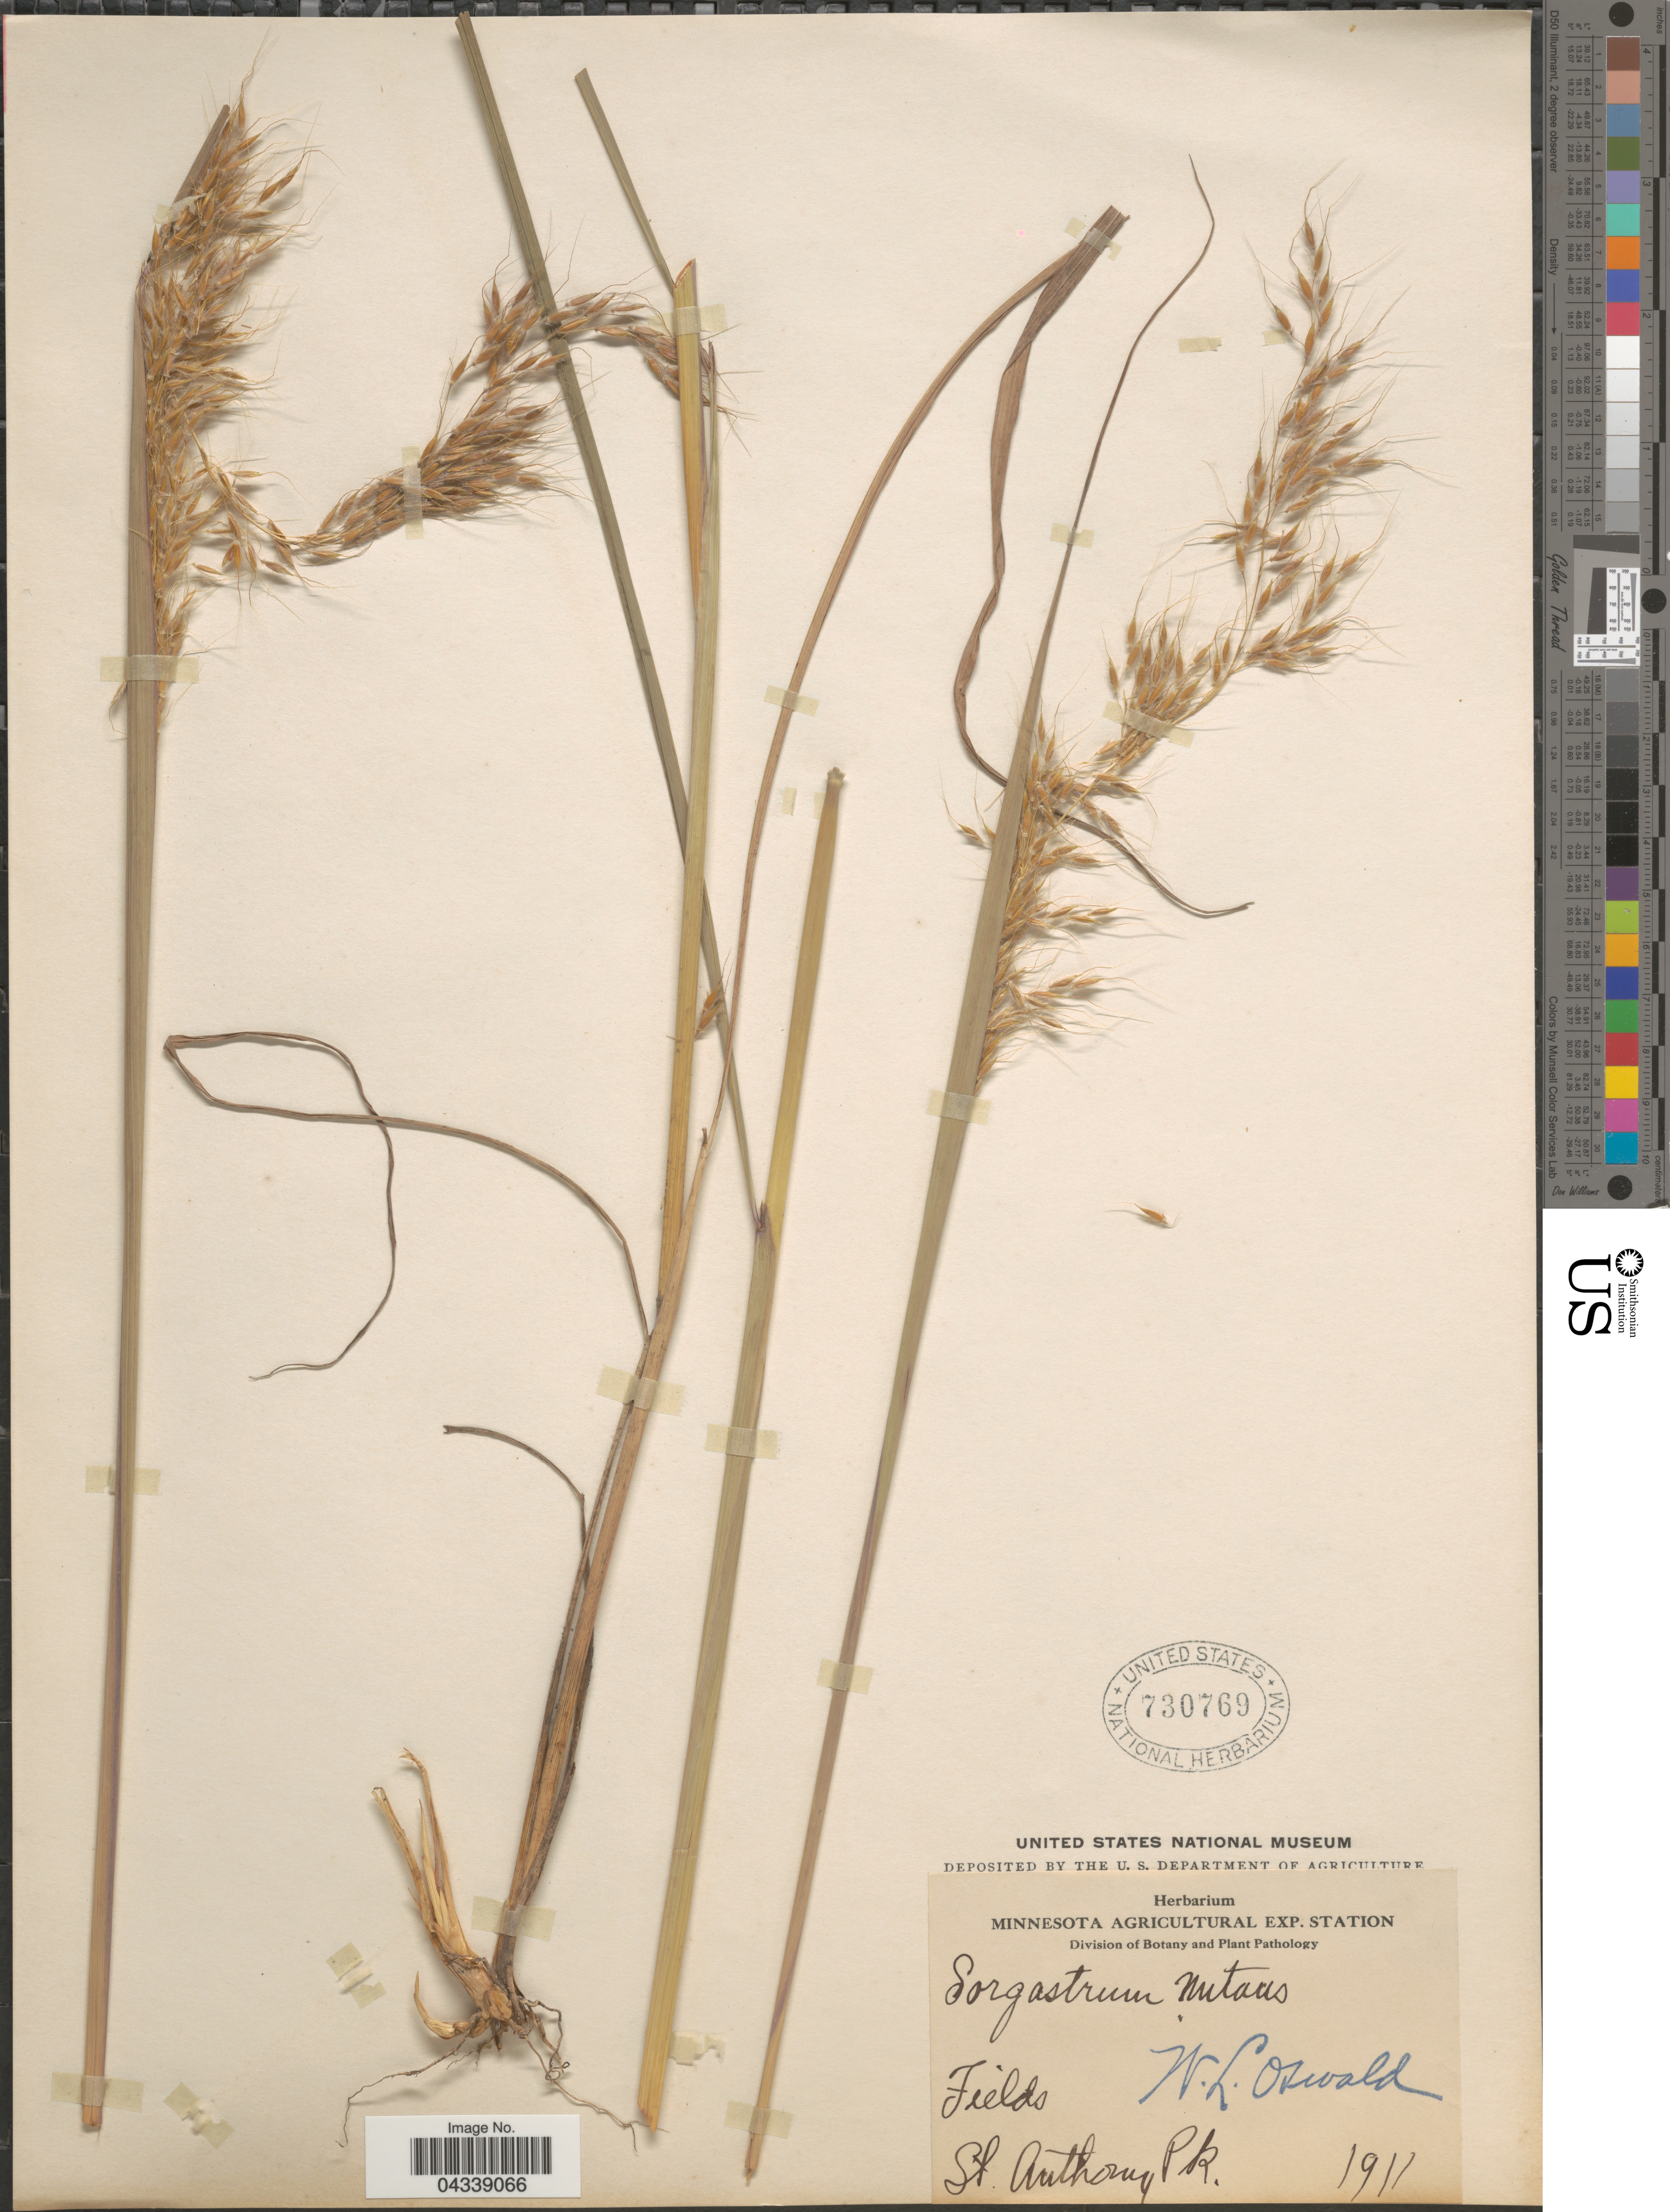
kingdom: Plantae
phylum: Tracheophyta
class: Liliopsida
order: Poales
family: Poaceae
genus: Sorghastrum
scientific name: Sorghastrum nutans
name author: (L.) Nash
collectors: W. Oswald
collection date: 1911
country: United States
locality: Fields. St. Anthony Pk.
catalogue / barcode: US 730769